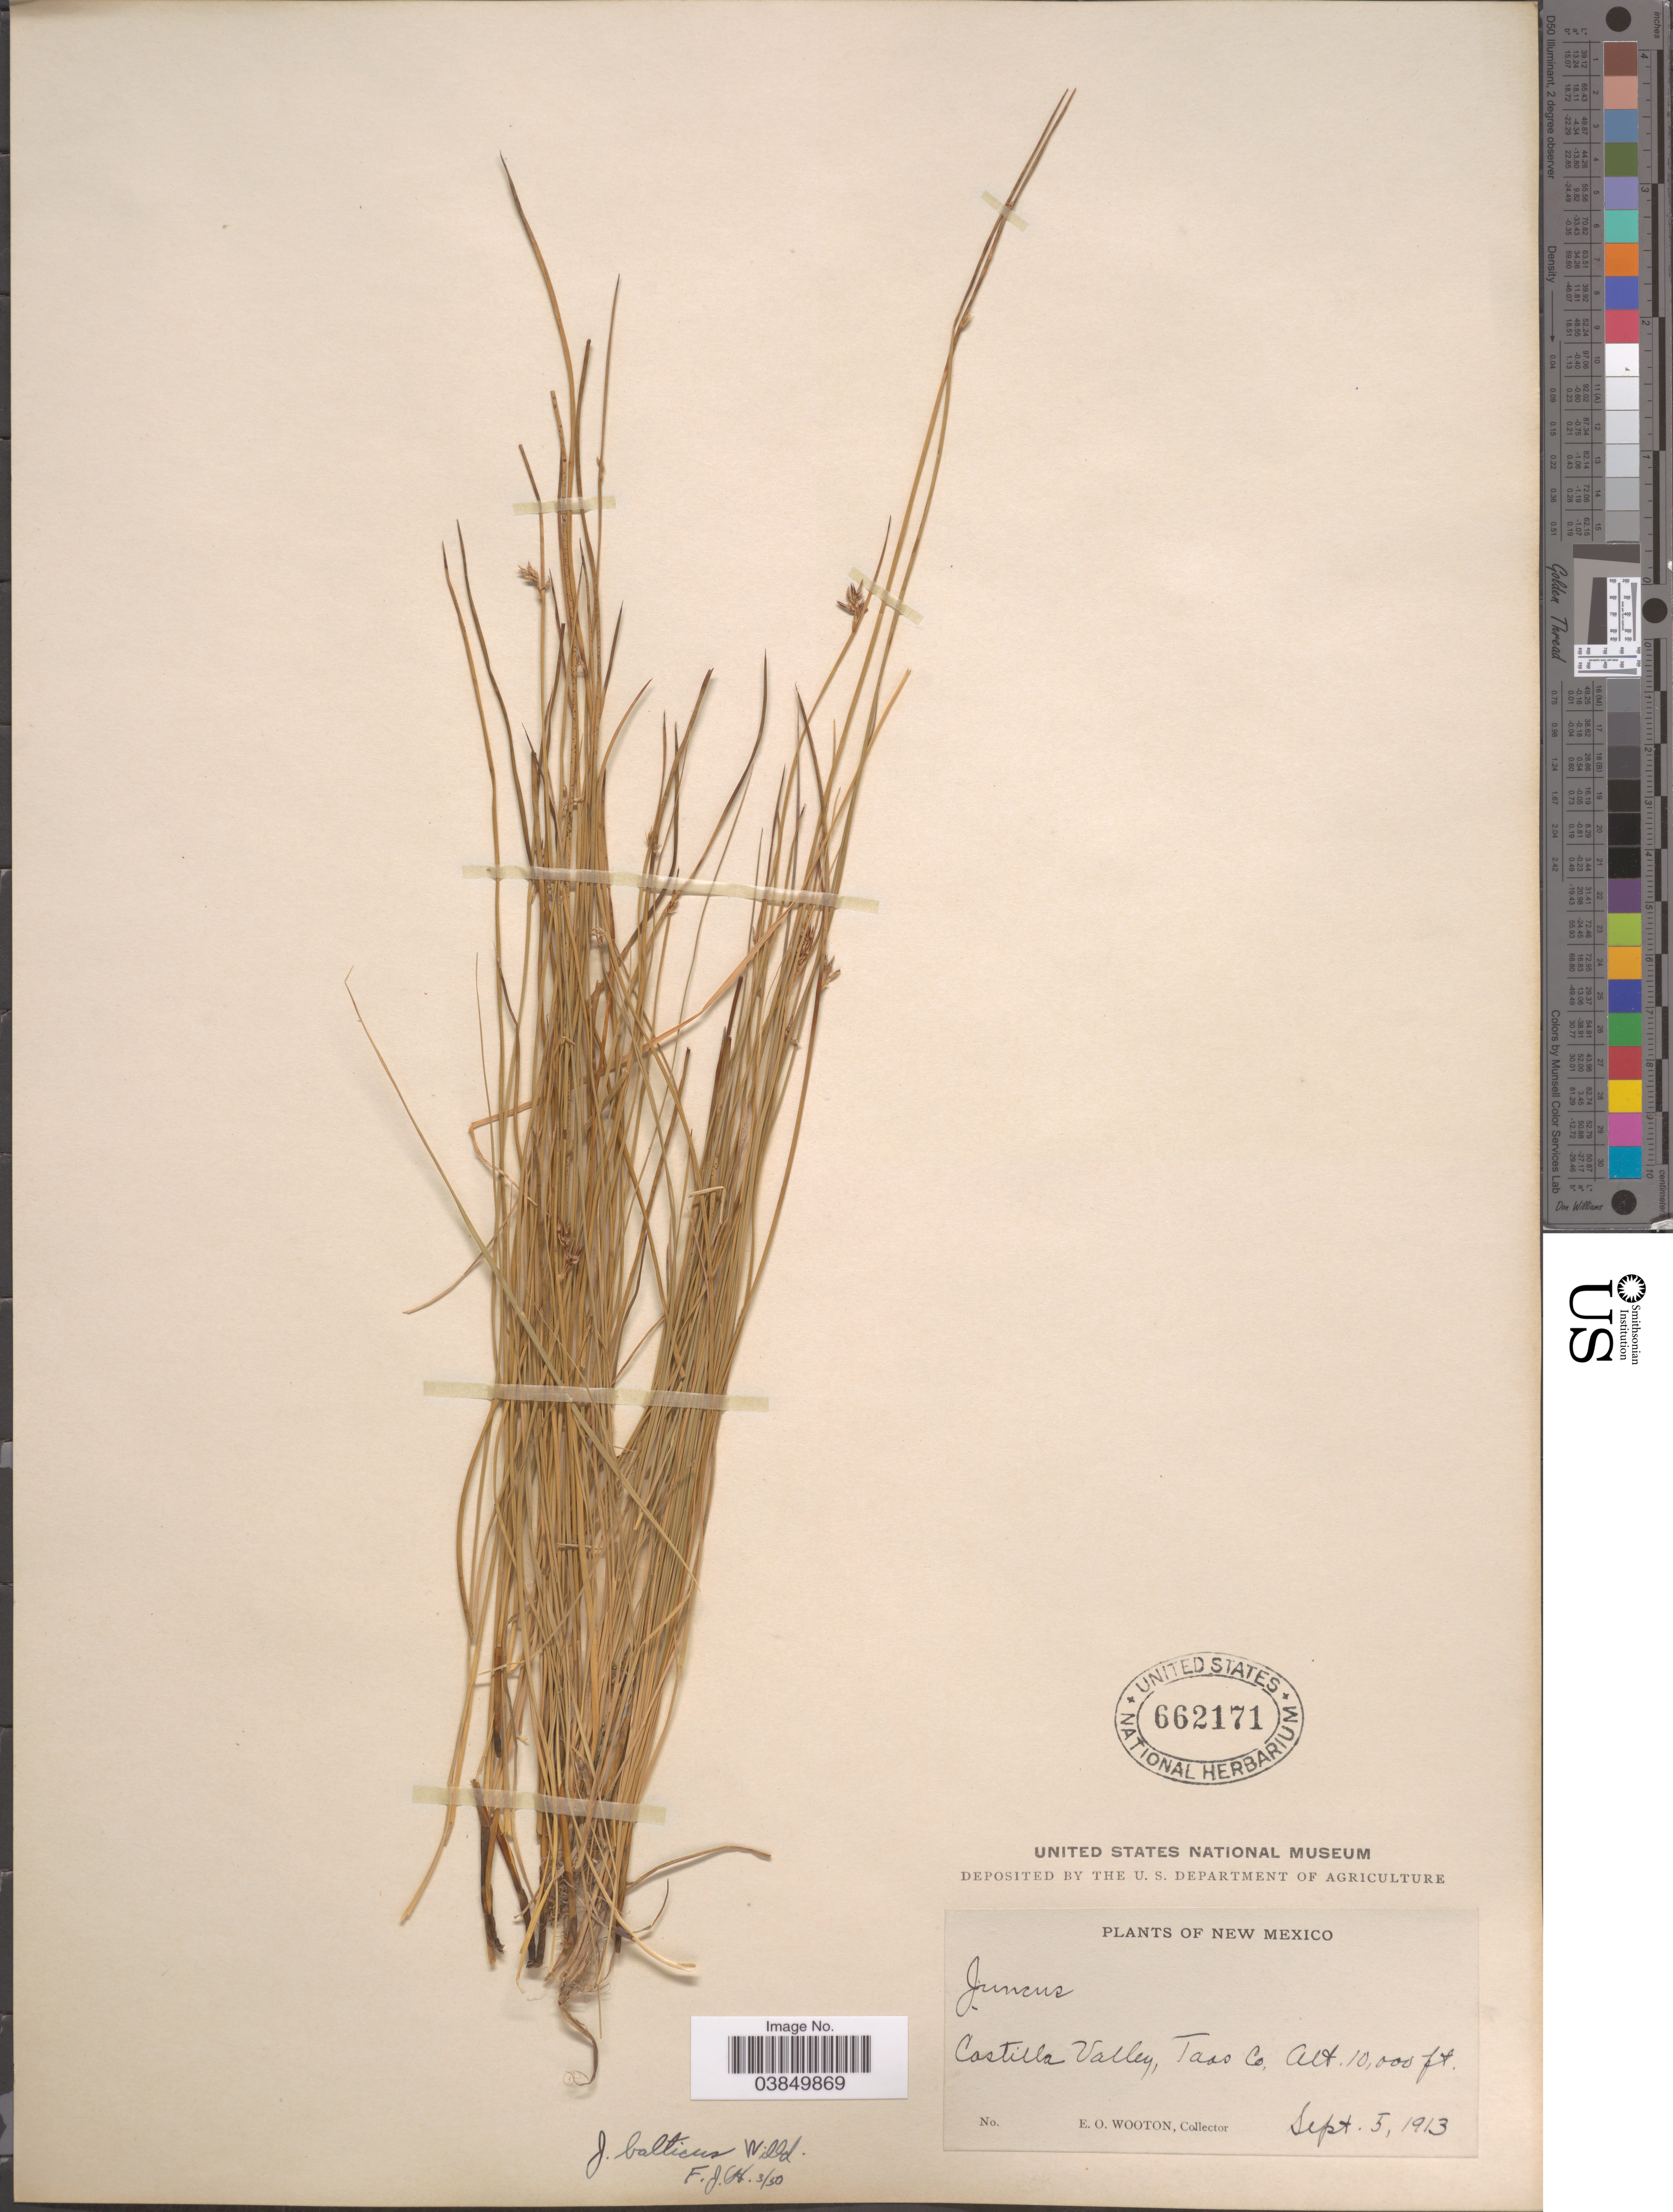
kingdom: Plantae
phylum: Tracheophyta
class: Liliopsida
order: Poales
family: Juncaceae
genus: Juncus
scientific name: Juncus balticus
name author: Willd.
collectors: E. O. Wooton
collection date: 1913-09-05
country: United States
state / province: New Mexico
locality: Castilla Valley, Taos Co.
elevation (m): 3048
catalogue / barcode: US 662171